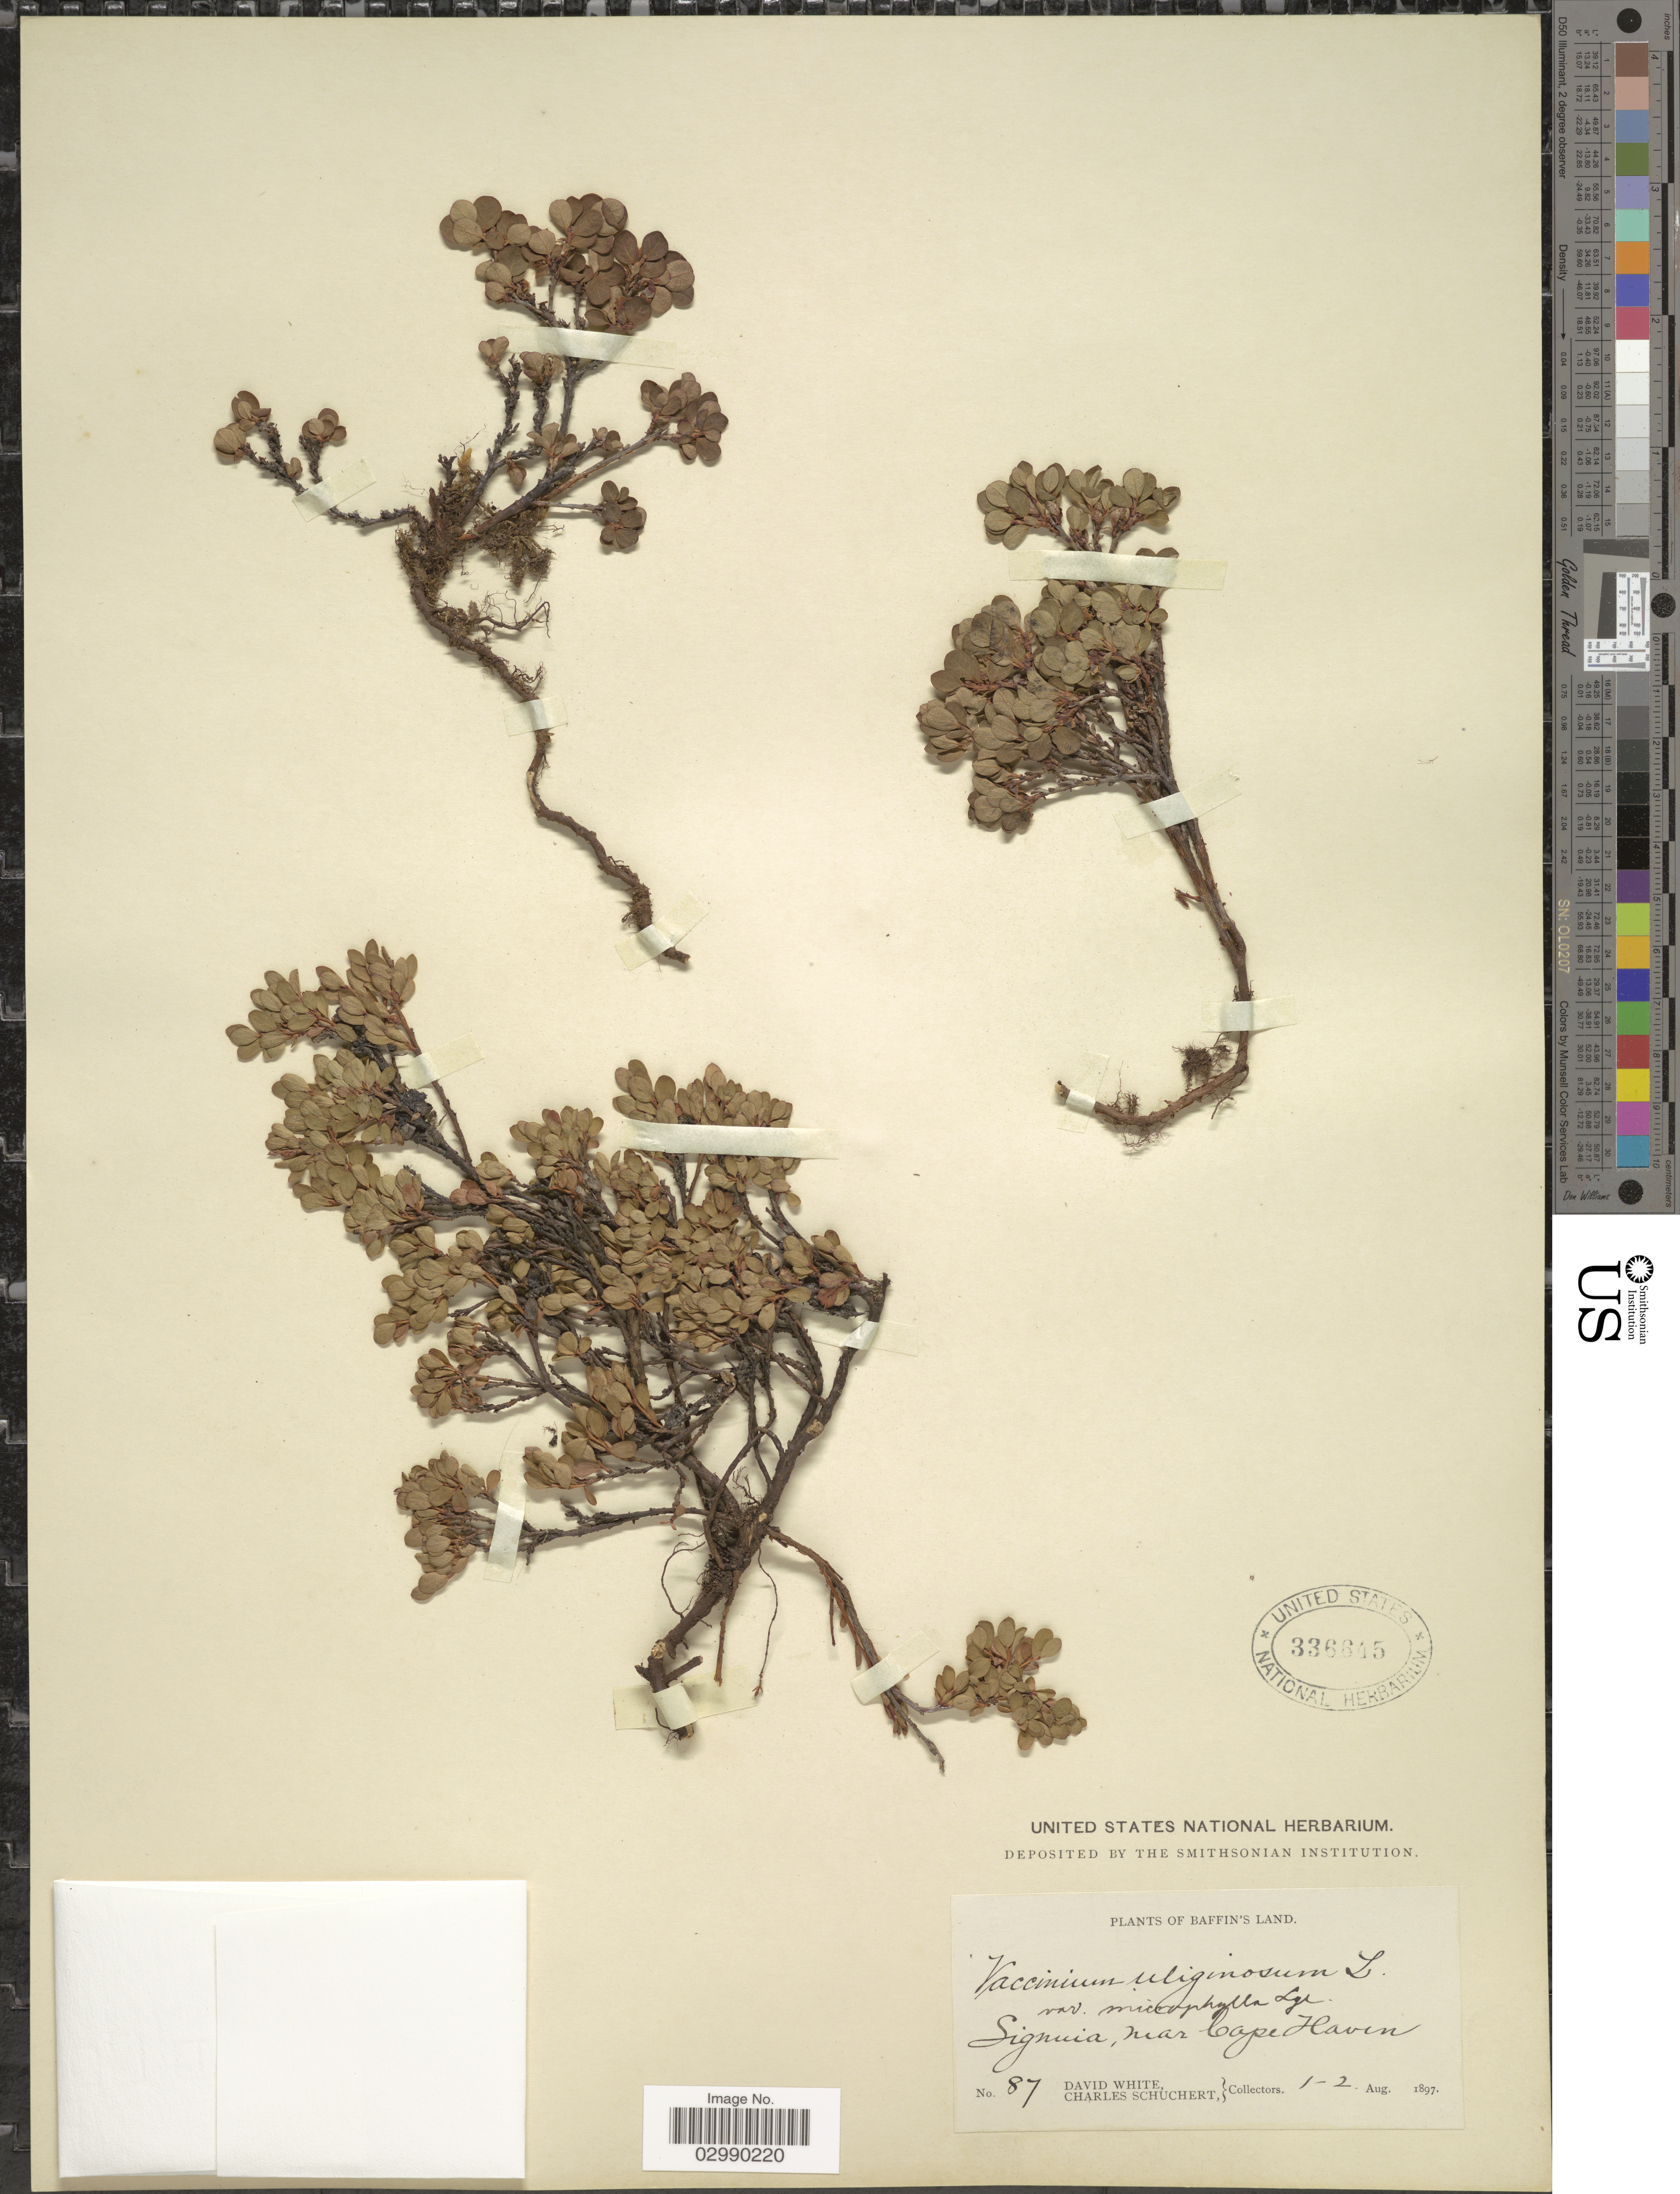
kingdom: Plantae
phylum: Tracheophyta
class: Magnoliopsida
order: Ericales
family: Ericaceae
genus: Vaccinium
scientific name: Vaccinium uliginosum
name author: L.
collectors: D. White & C. Schuchert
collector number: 87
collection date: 1897-08-01/1897-08-02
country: Canada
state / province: Nunavut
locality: Baffin's Land, Signuia, near Cape Haven.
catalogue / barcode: US 336645